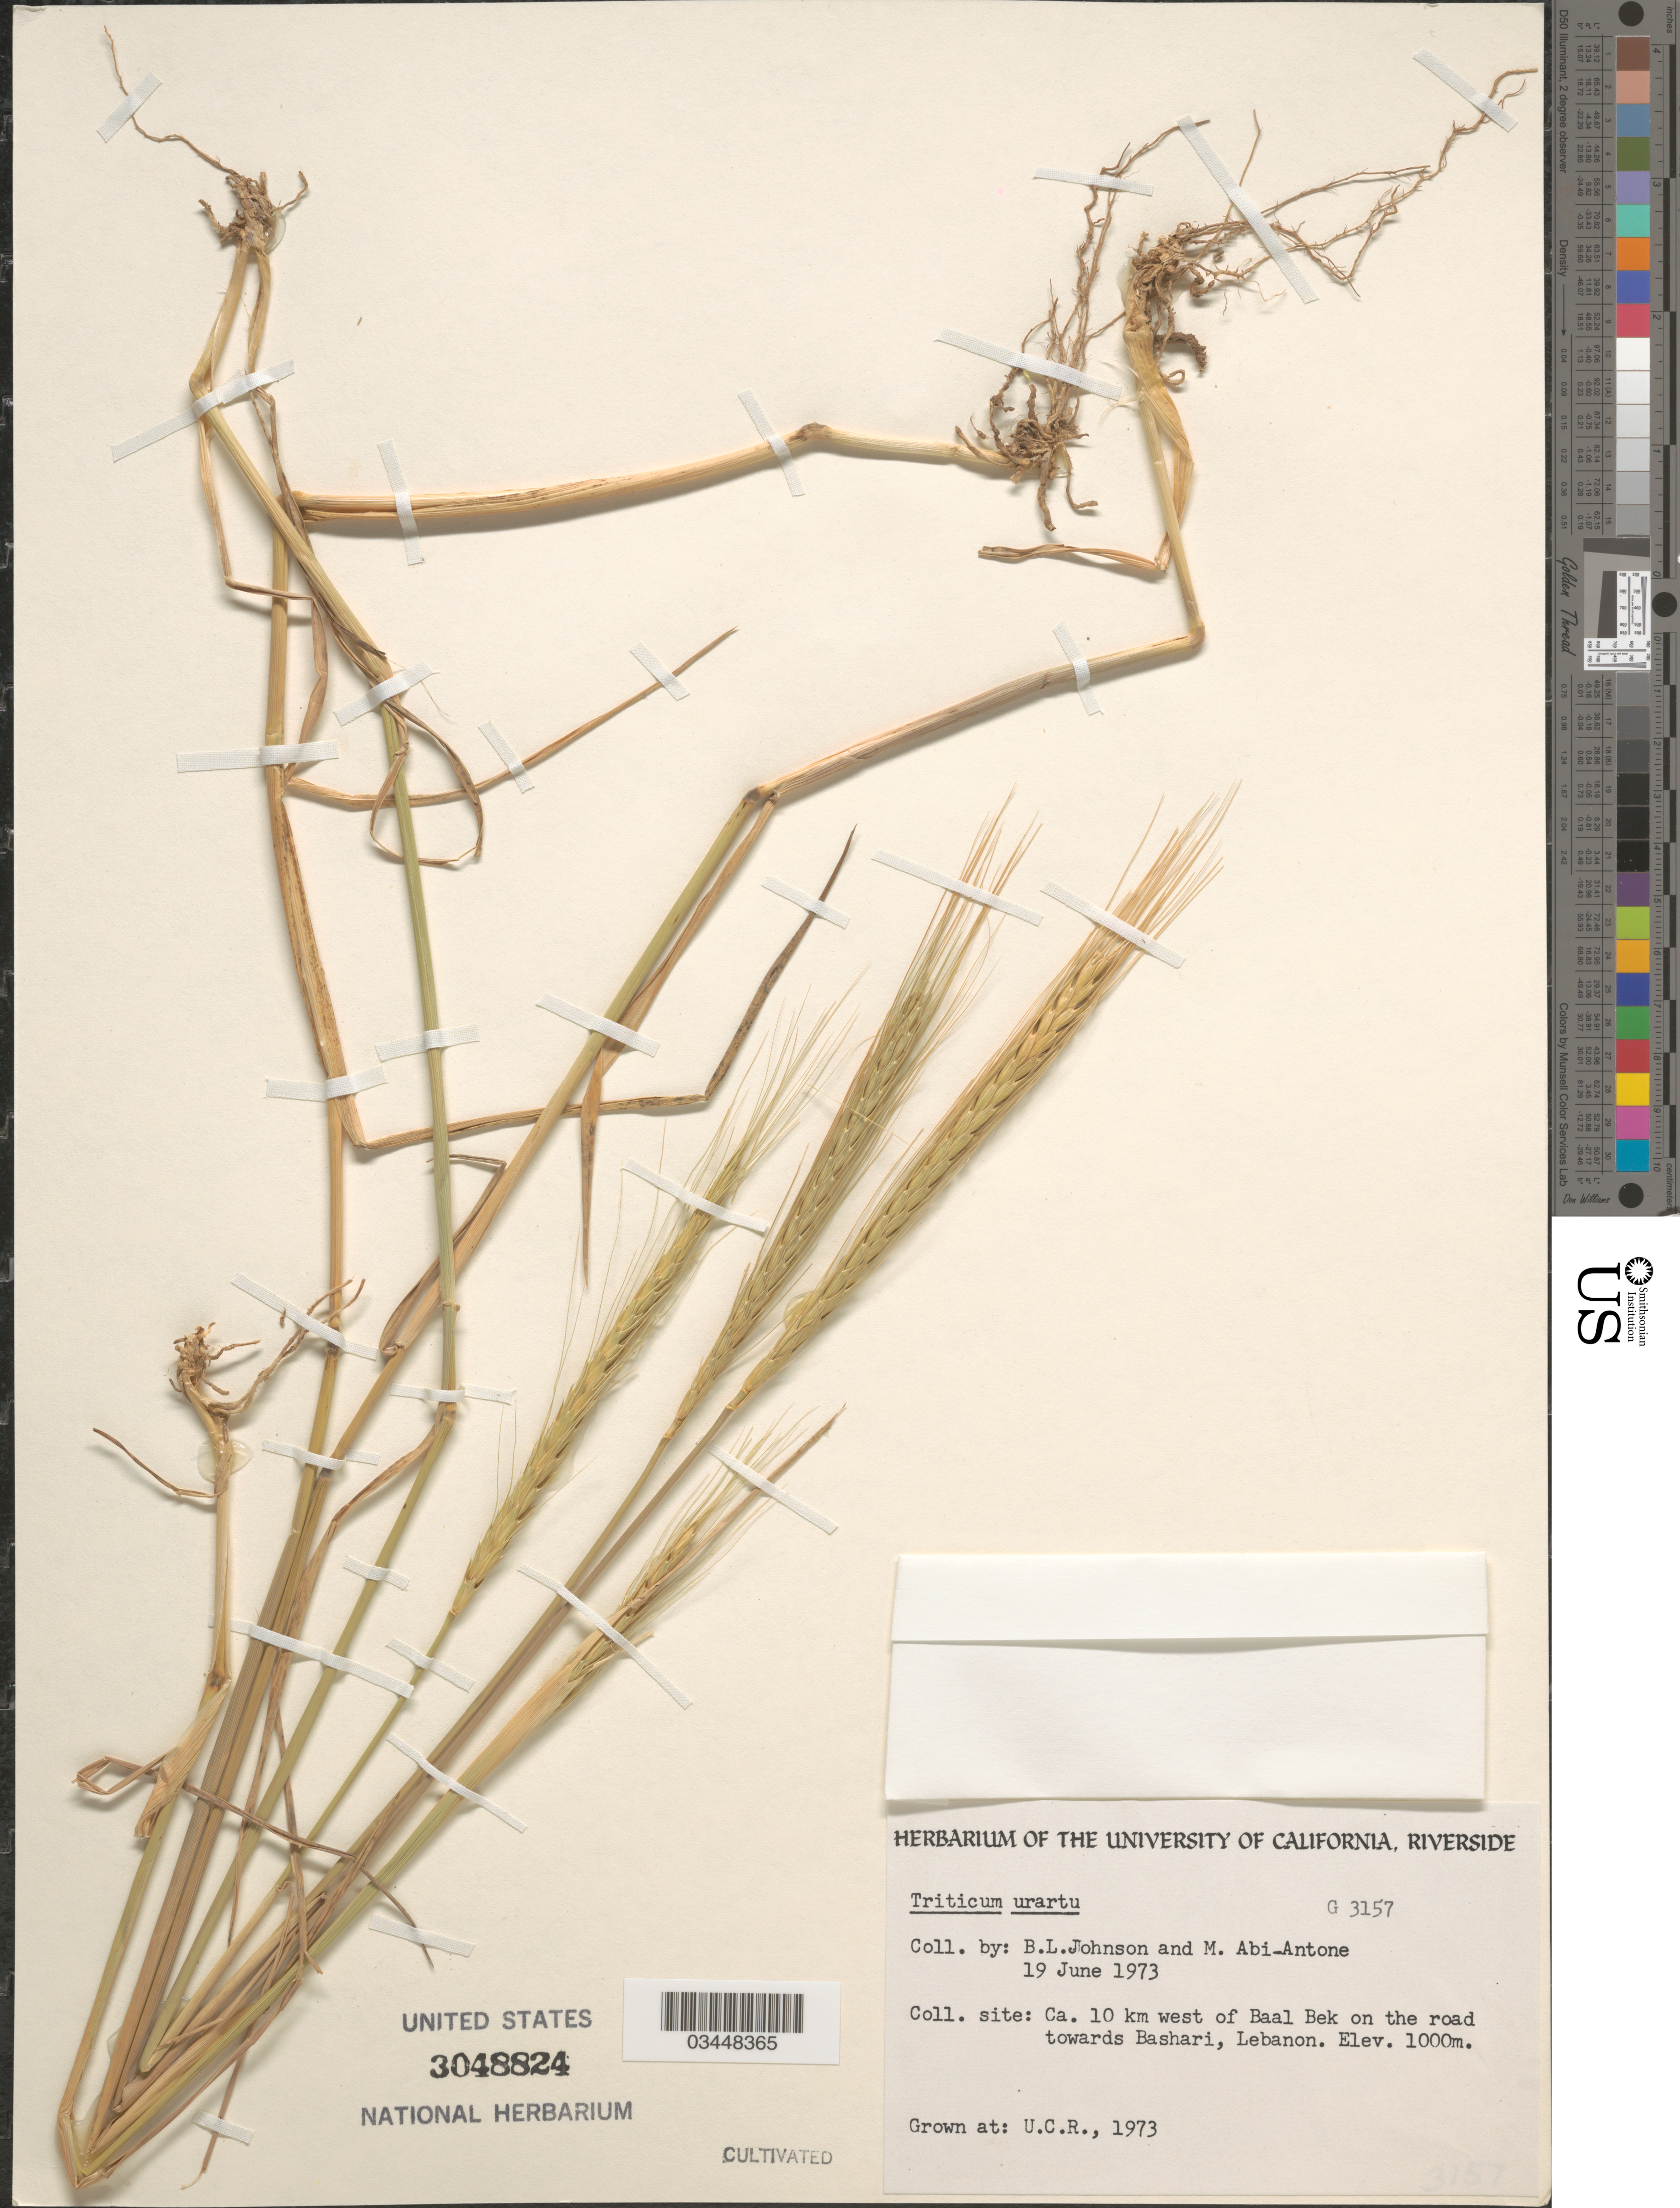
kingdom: Plantae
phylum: Tracheophyta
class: Liliopsida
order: Poales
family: Poaceae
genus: Triticum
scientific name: Triticum urartu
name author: Thumanjan ex Gandilyan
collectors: ex herb. Univ. of California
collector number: G3157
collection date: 1973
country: United States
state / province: California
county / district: Riverside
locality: U.C.R.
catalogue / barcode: US 3048824